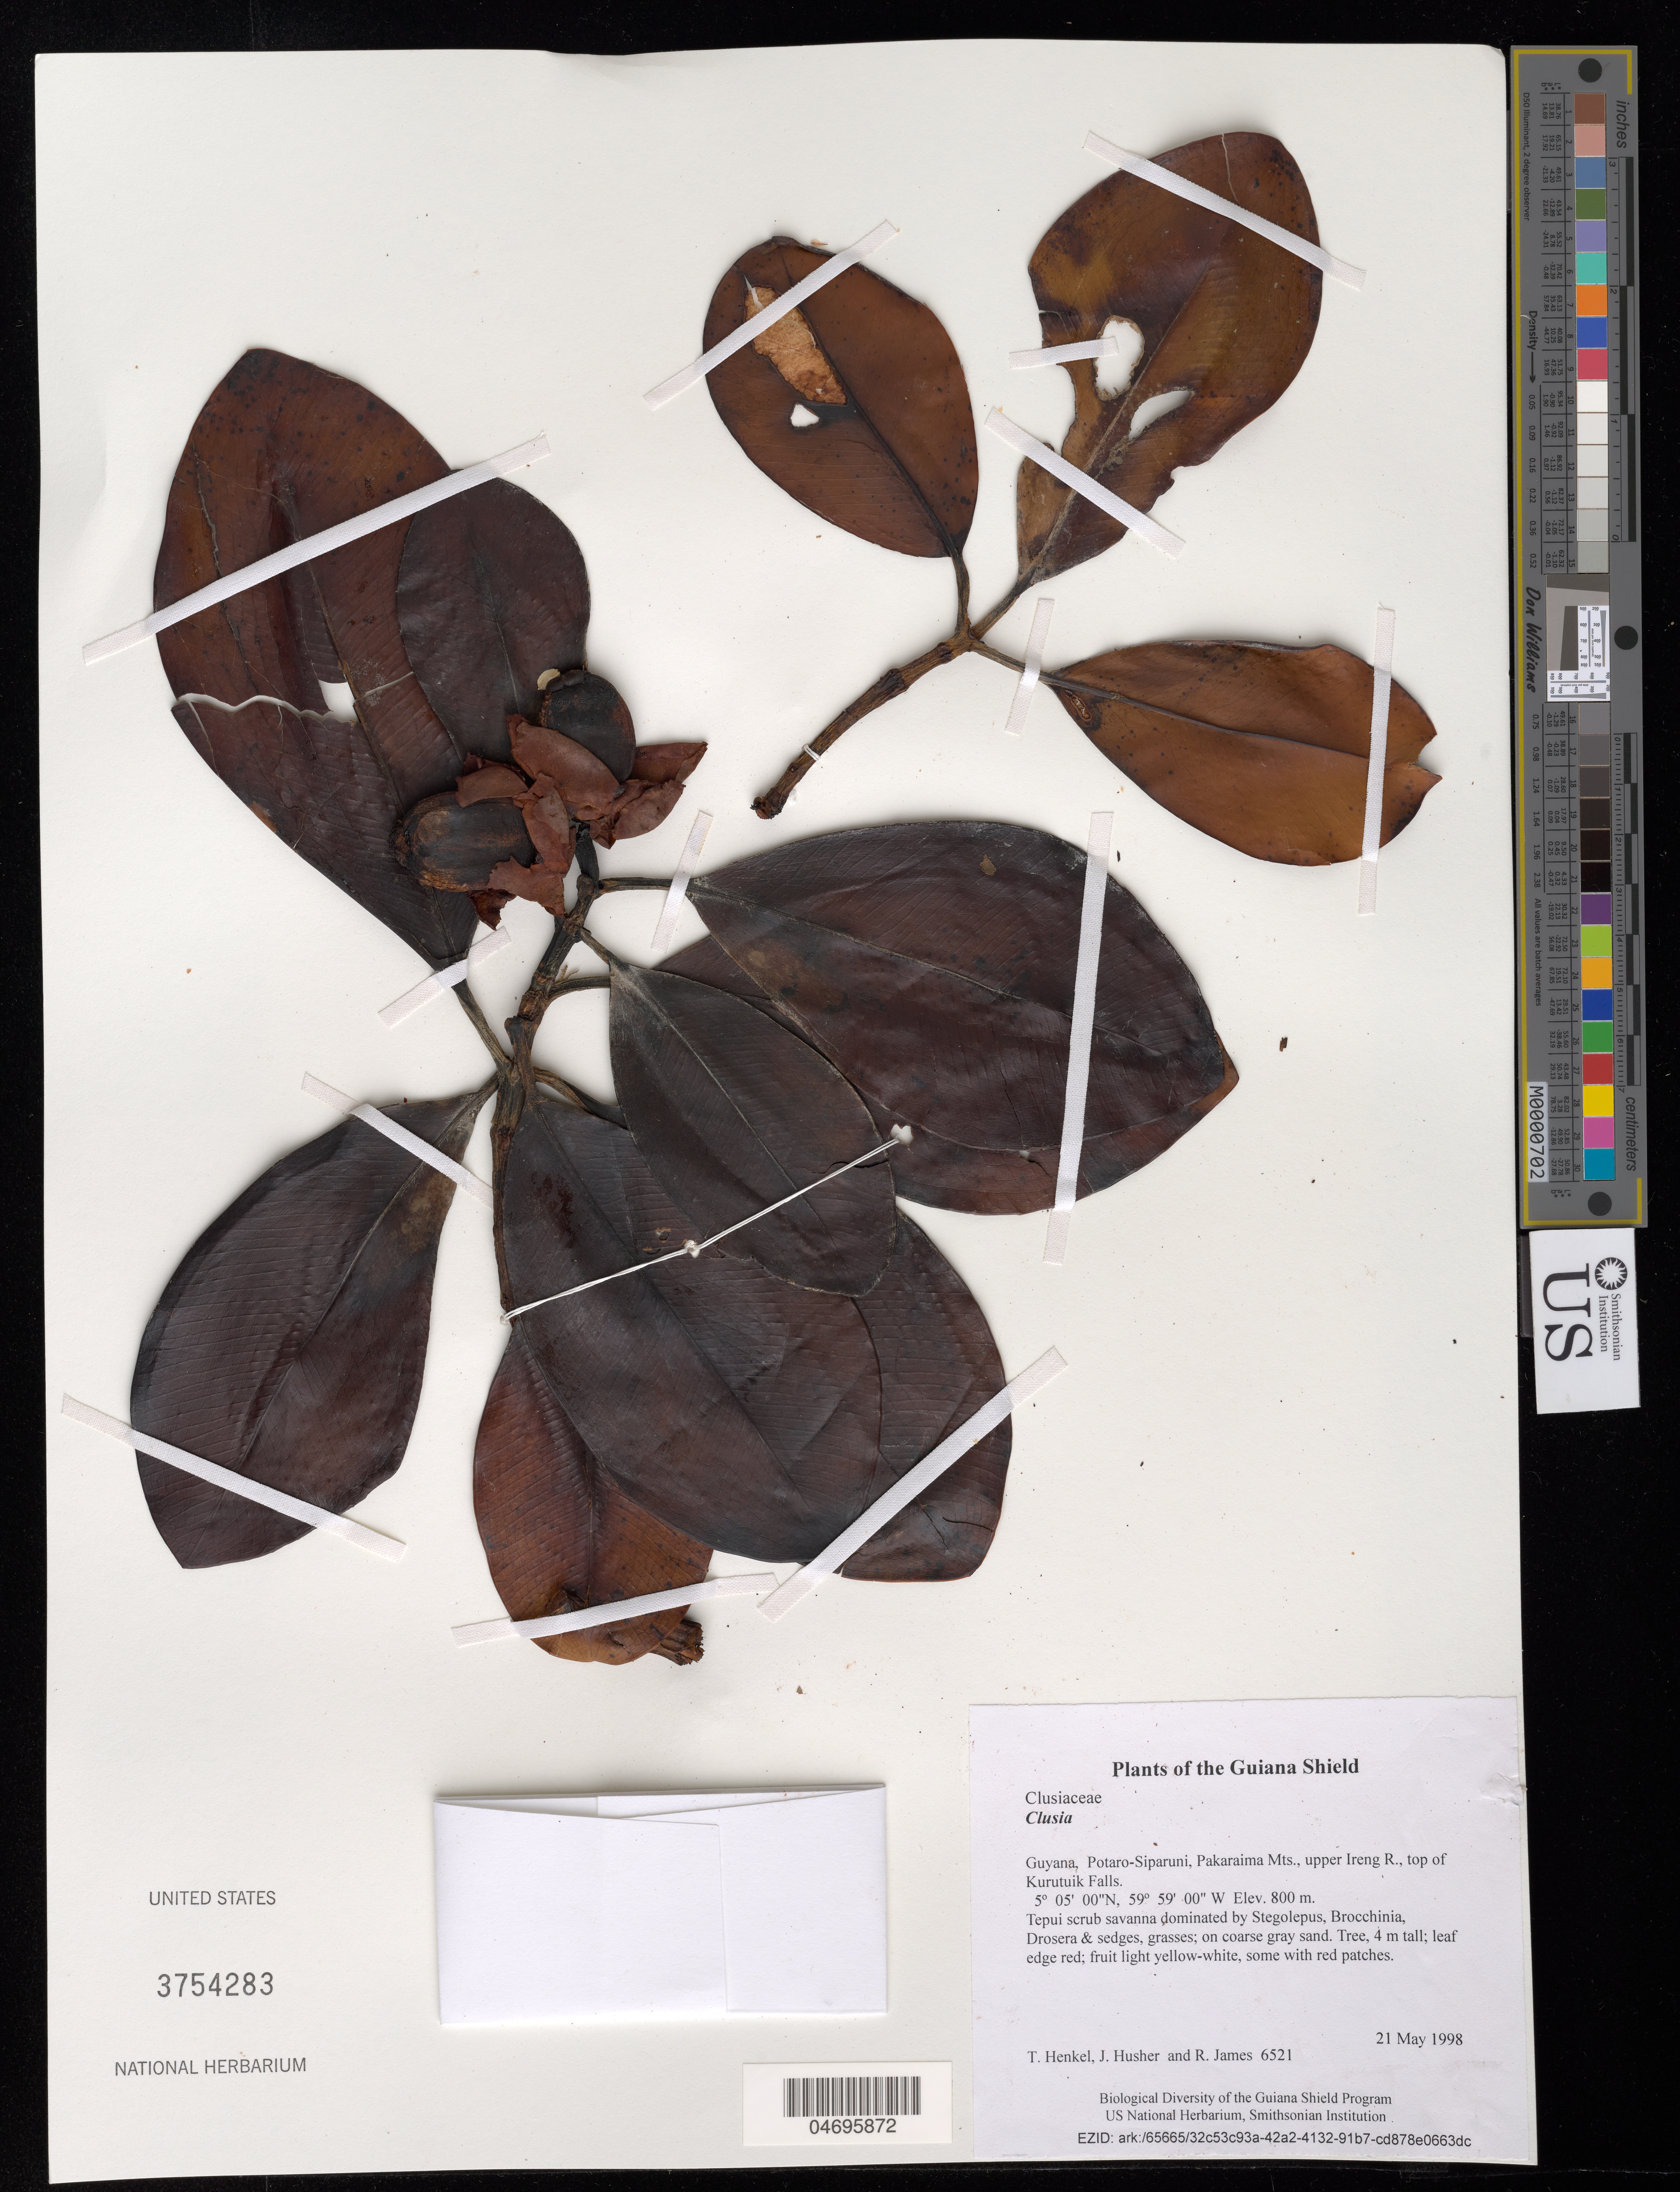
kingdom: Plantae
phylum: Tracheophyta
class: Magnoliopsida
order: Malpighiales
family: Clusiaceae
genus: Clusia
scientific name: Clusia sp.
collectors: T. Henkel, J. Husher & R. James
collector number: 6521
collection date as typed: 21 May 1998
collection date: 1998-05-21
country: Guyana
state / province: Potaro-Siparuni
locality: Pakaraima Mts., upper Ireng R., top of Kurutuik Falls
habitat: Tepui scrub savanna dominated by Stegolepus, Brocchinia, Drosera & sedges, grasses; on coarse gray sand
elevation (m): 800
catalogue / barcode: US 3754283